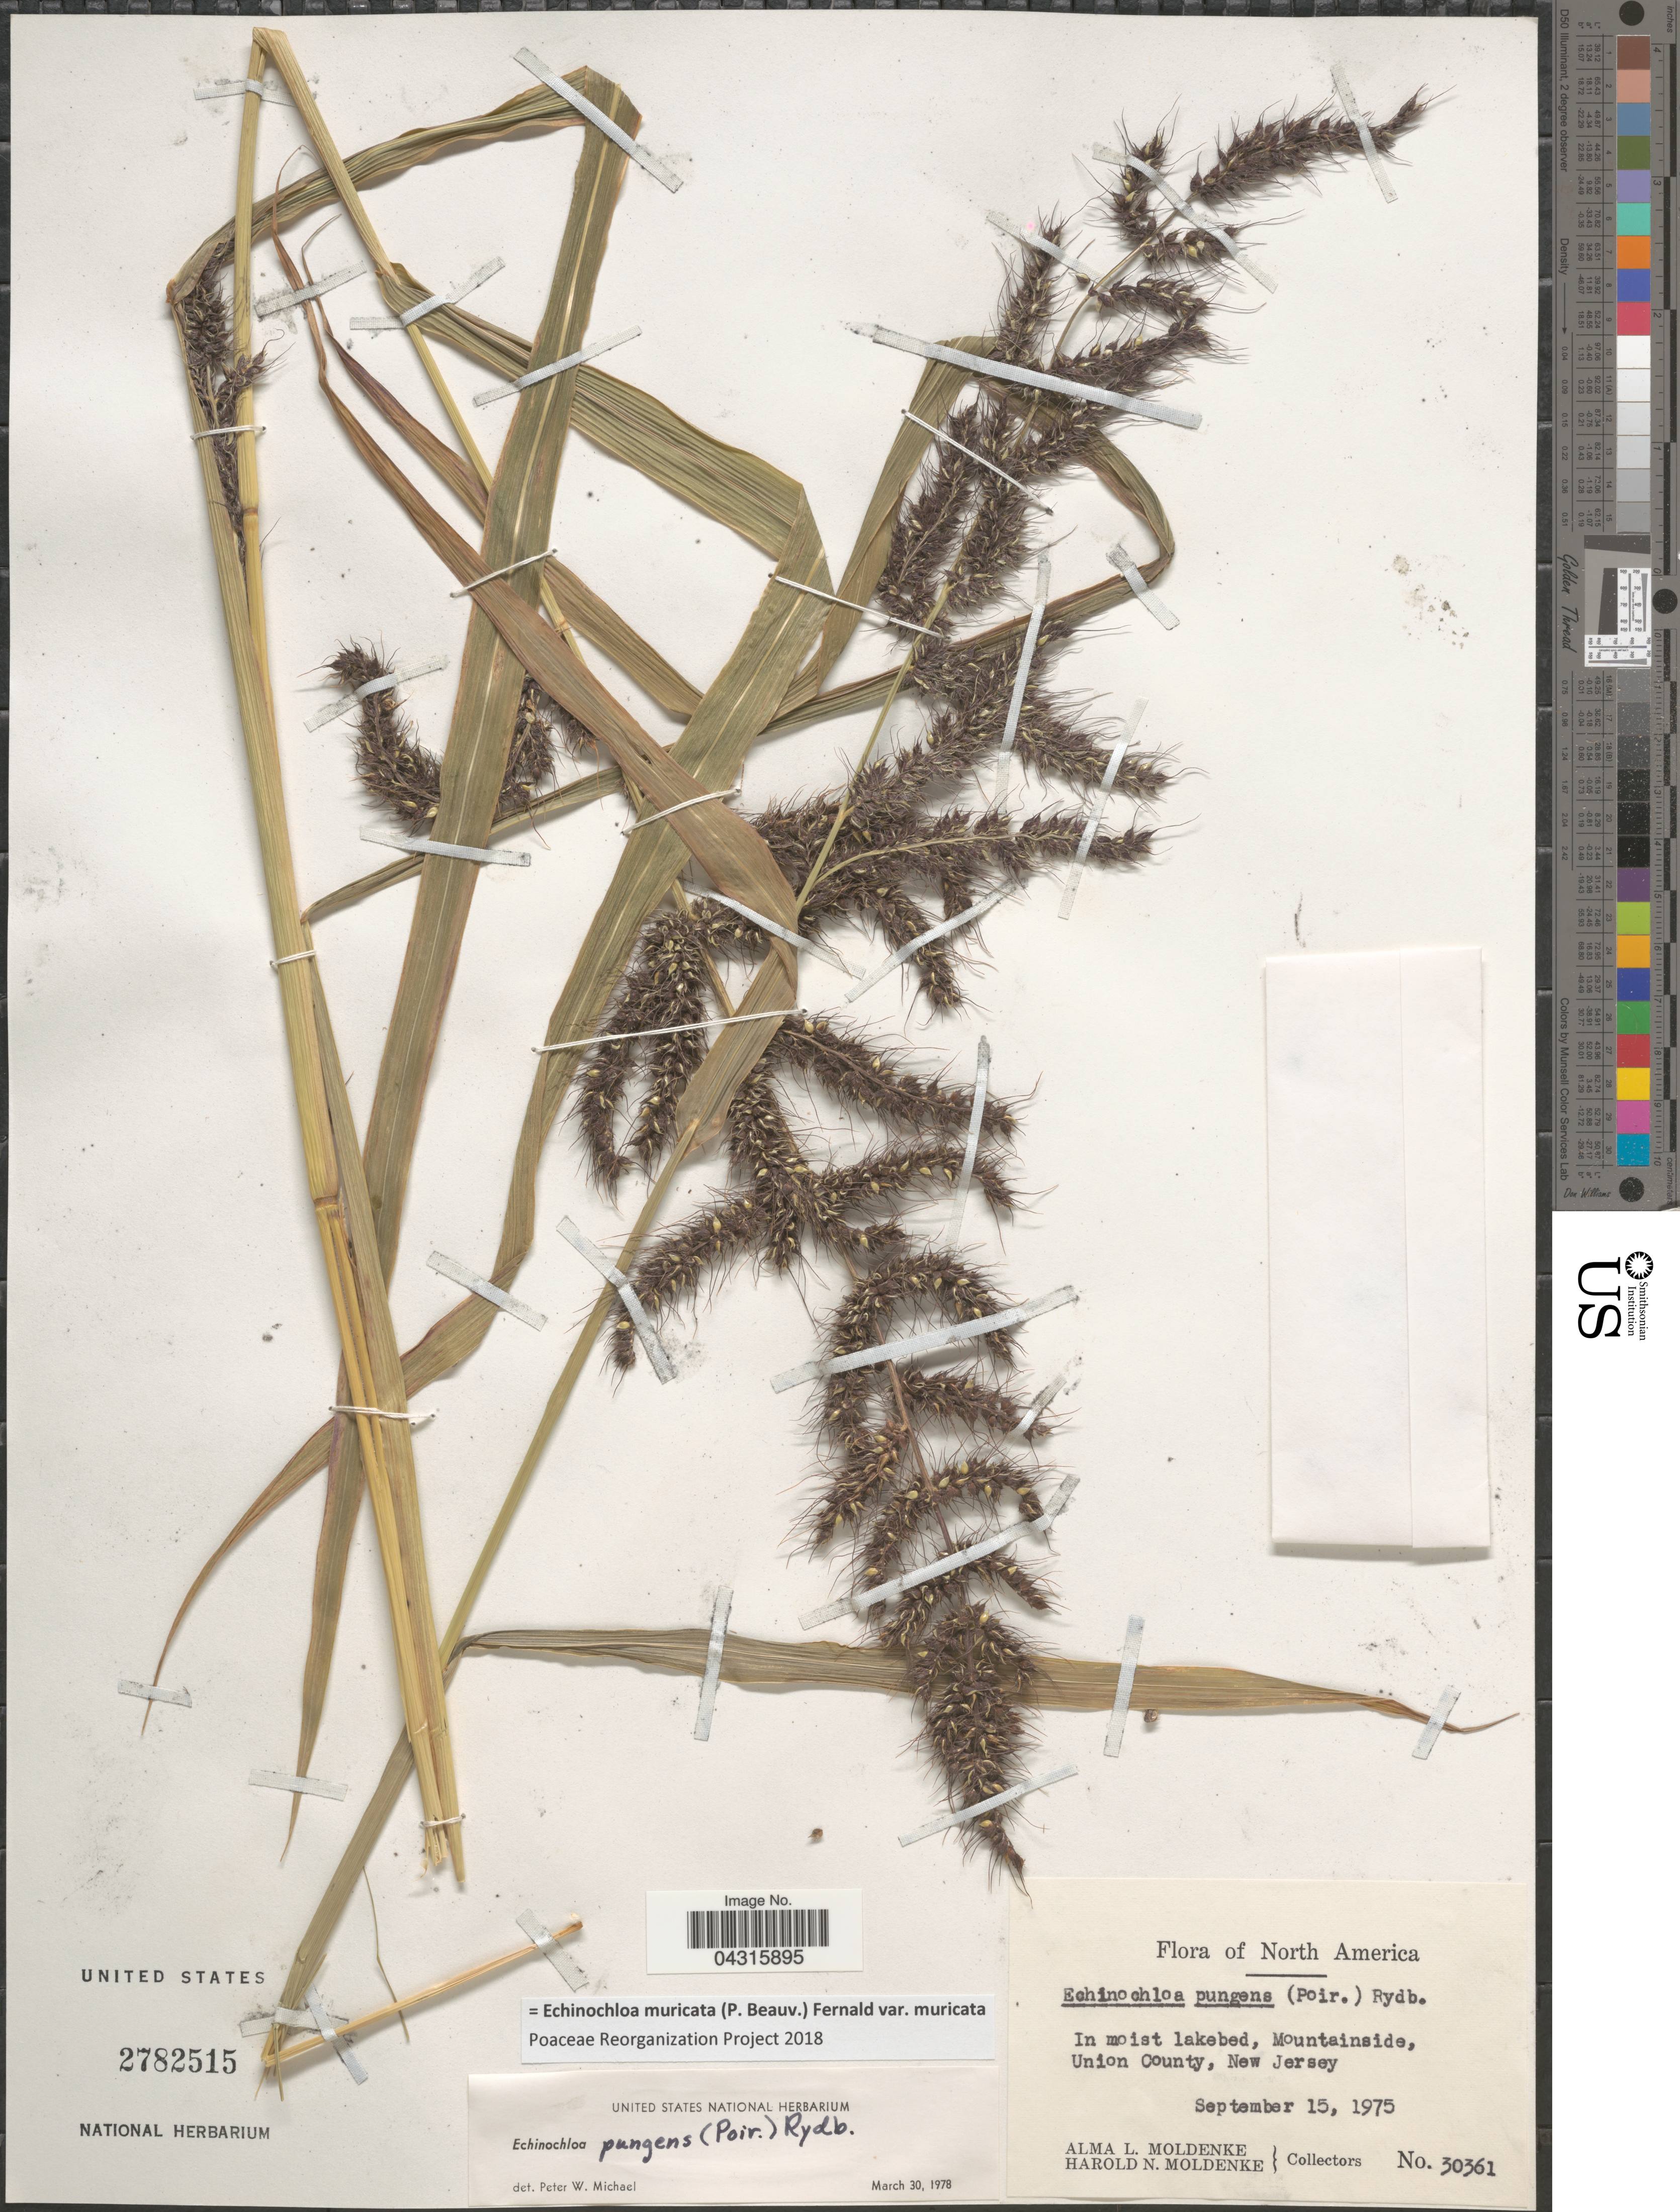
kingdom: Plantae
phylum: Tracheophyta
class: Liliopsida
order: Poales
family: Poaceae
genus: Echinochloa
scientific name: Echinochloa muricata var. muricata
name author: (P. Beauv.) Fernald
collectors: A. L. Moldenke & H. N. Moldenke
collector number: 30361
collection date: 1975-09-15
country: United States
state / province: New Jersey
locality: In moist lakebed, Mountainside, Union County.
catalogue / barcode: US 2782515